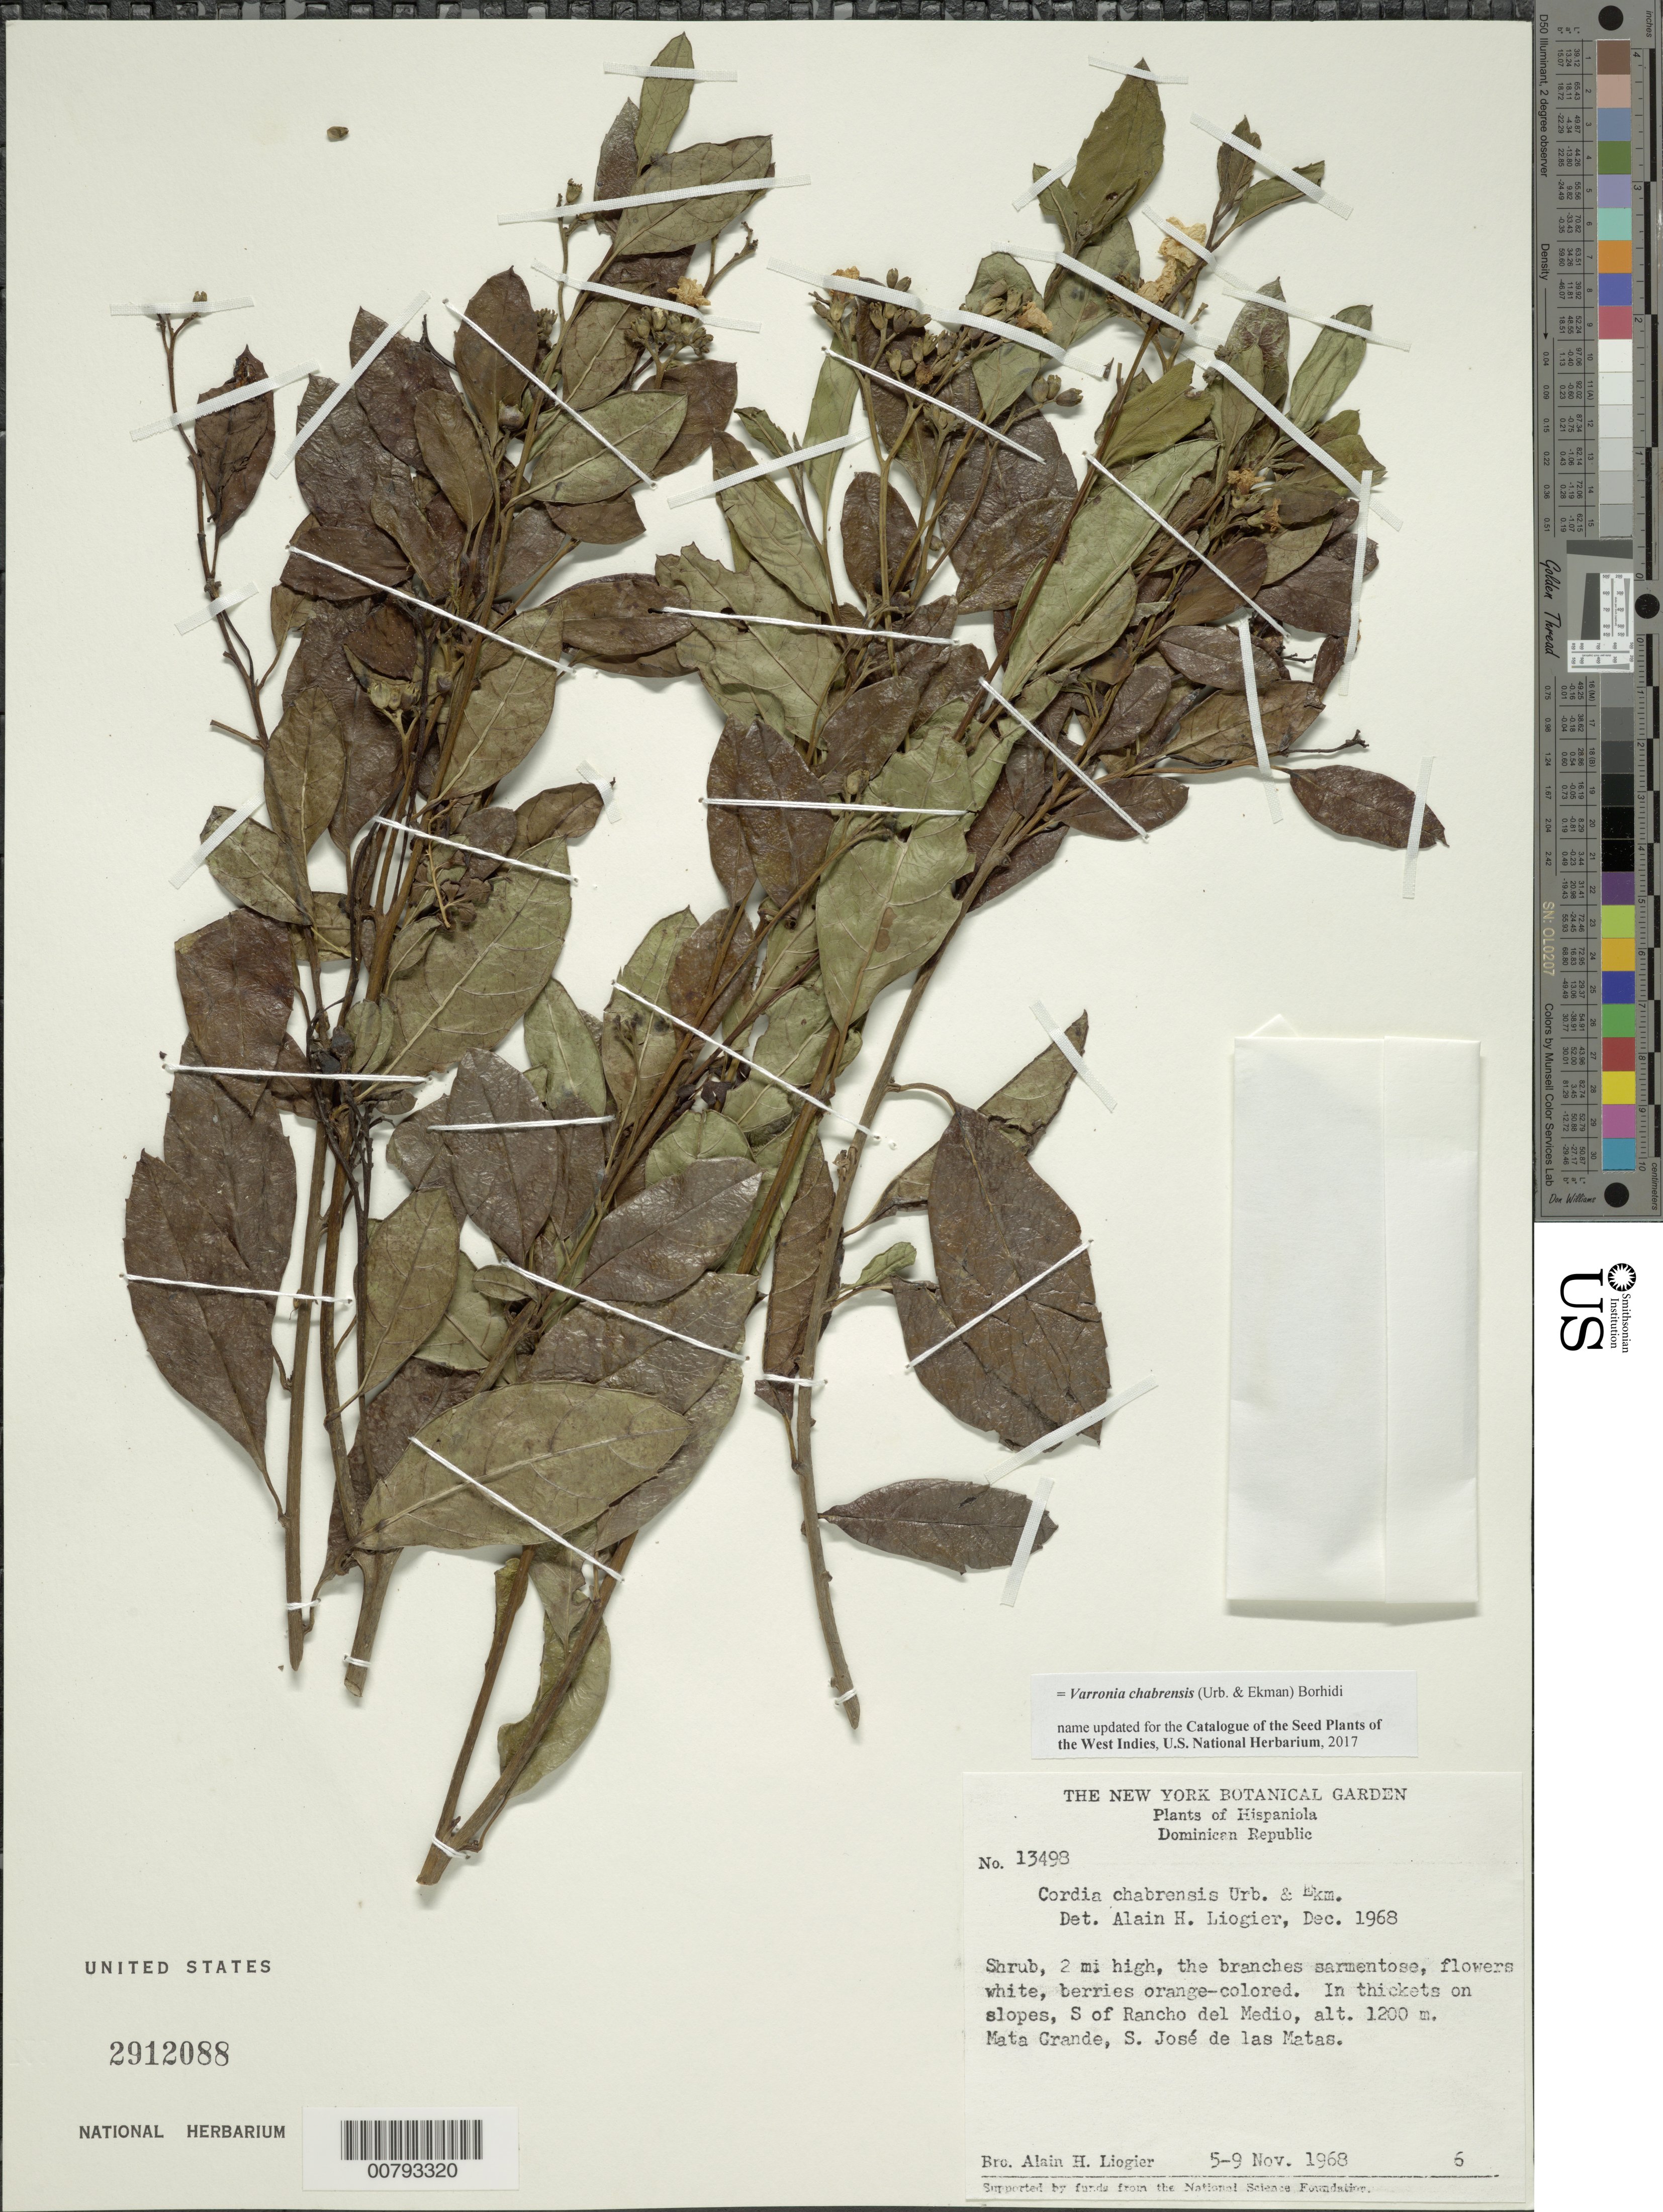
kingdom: Plantae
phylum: Tracheophyta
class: Magnoliopsida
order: Boraginales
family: Cordiaceae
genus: Varronia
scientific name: Varronia chabrensis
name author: (Urb. & Ekman) Borhidi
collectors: A. H. Liogier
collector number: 13498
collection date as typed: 05 Nov 1968 to 09 Nov 1968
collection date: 1968-11-05/1968-11-09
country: Dominican Republic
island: Hispaniola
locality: San José de la Matas, Mata Grande, S of Rancho del Medio.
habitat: In thickets on slopes.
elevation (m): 1200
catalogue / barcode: US 2912088